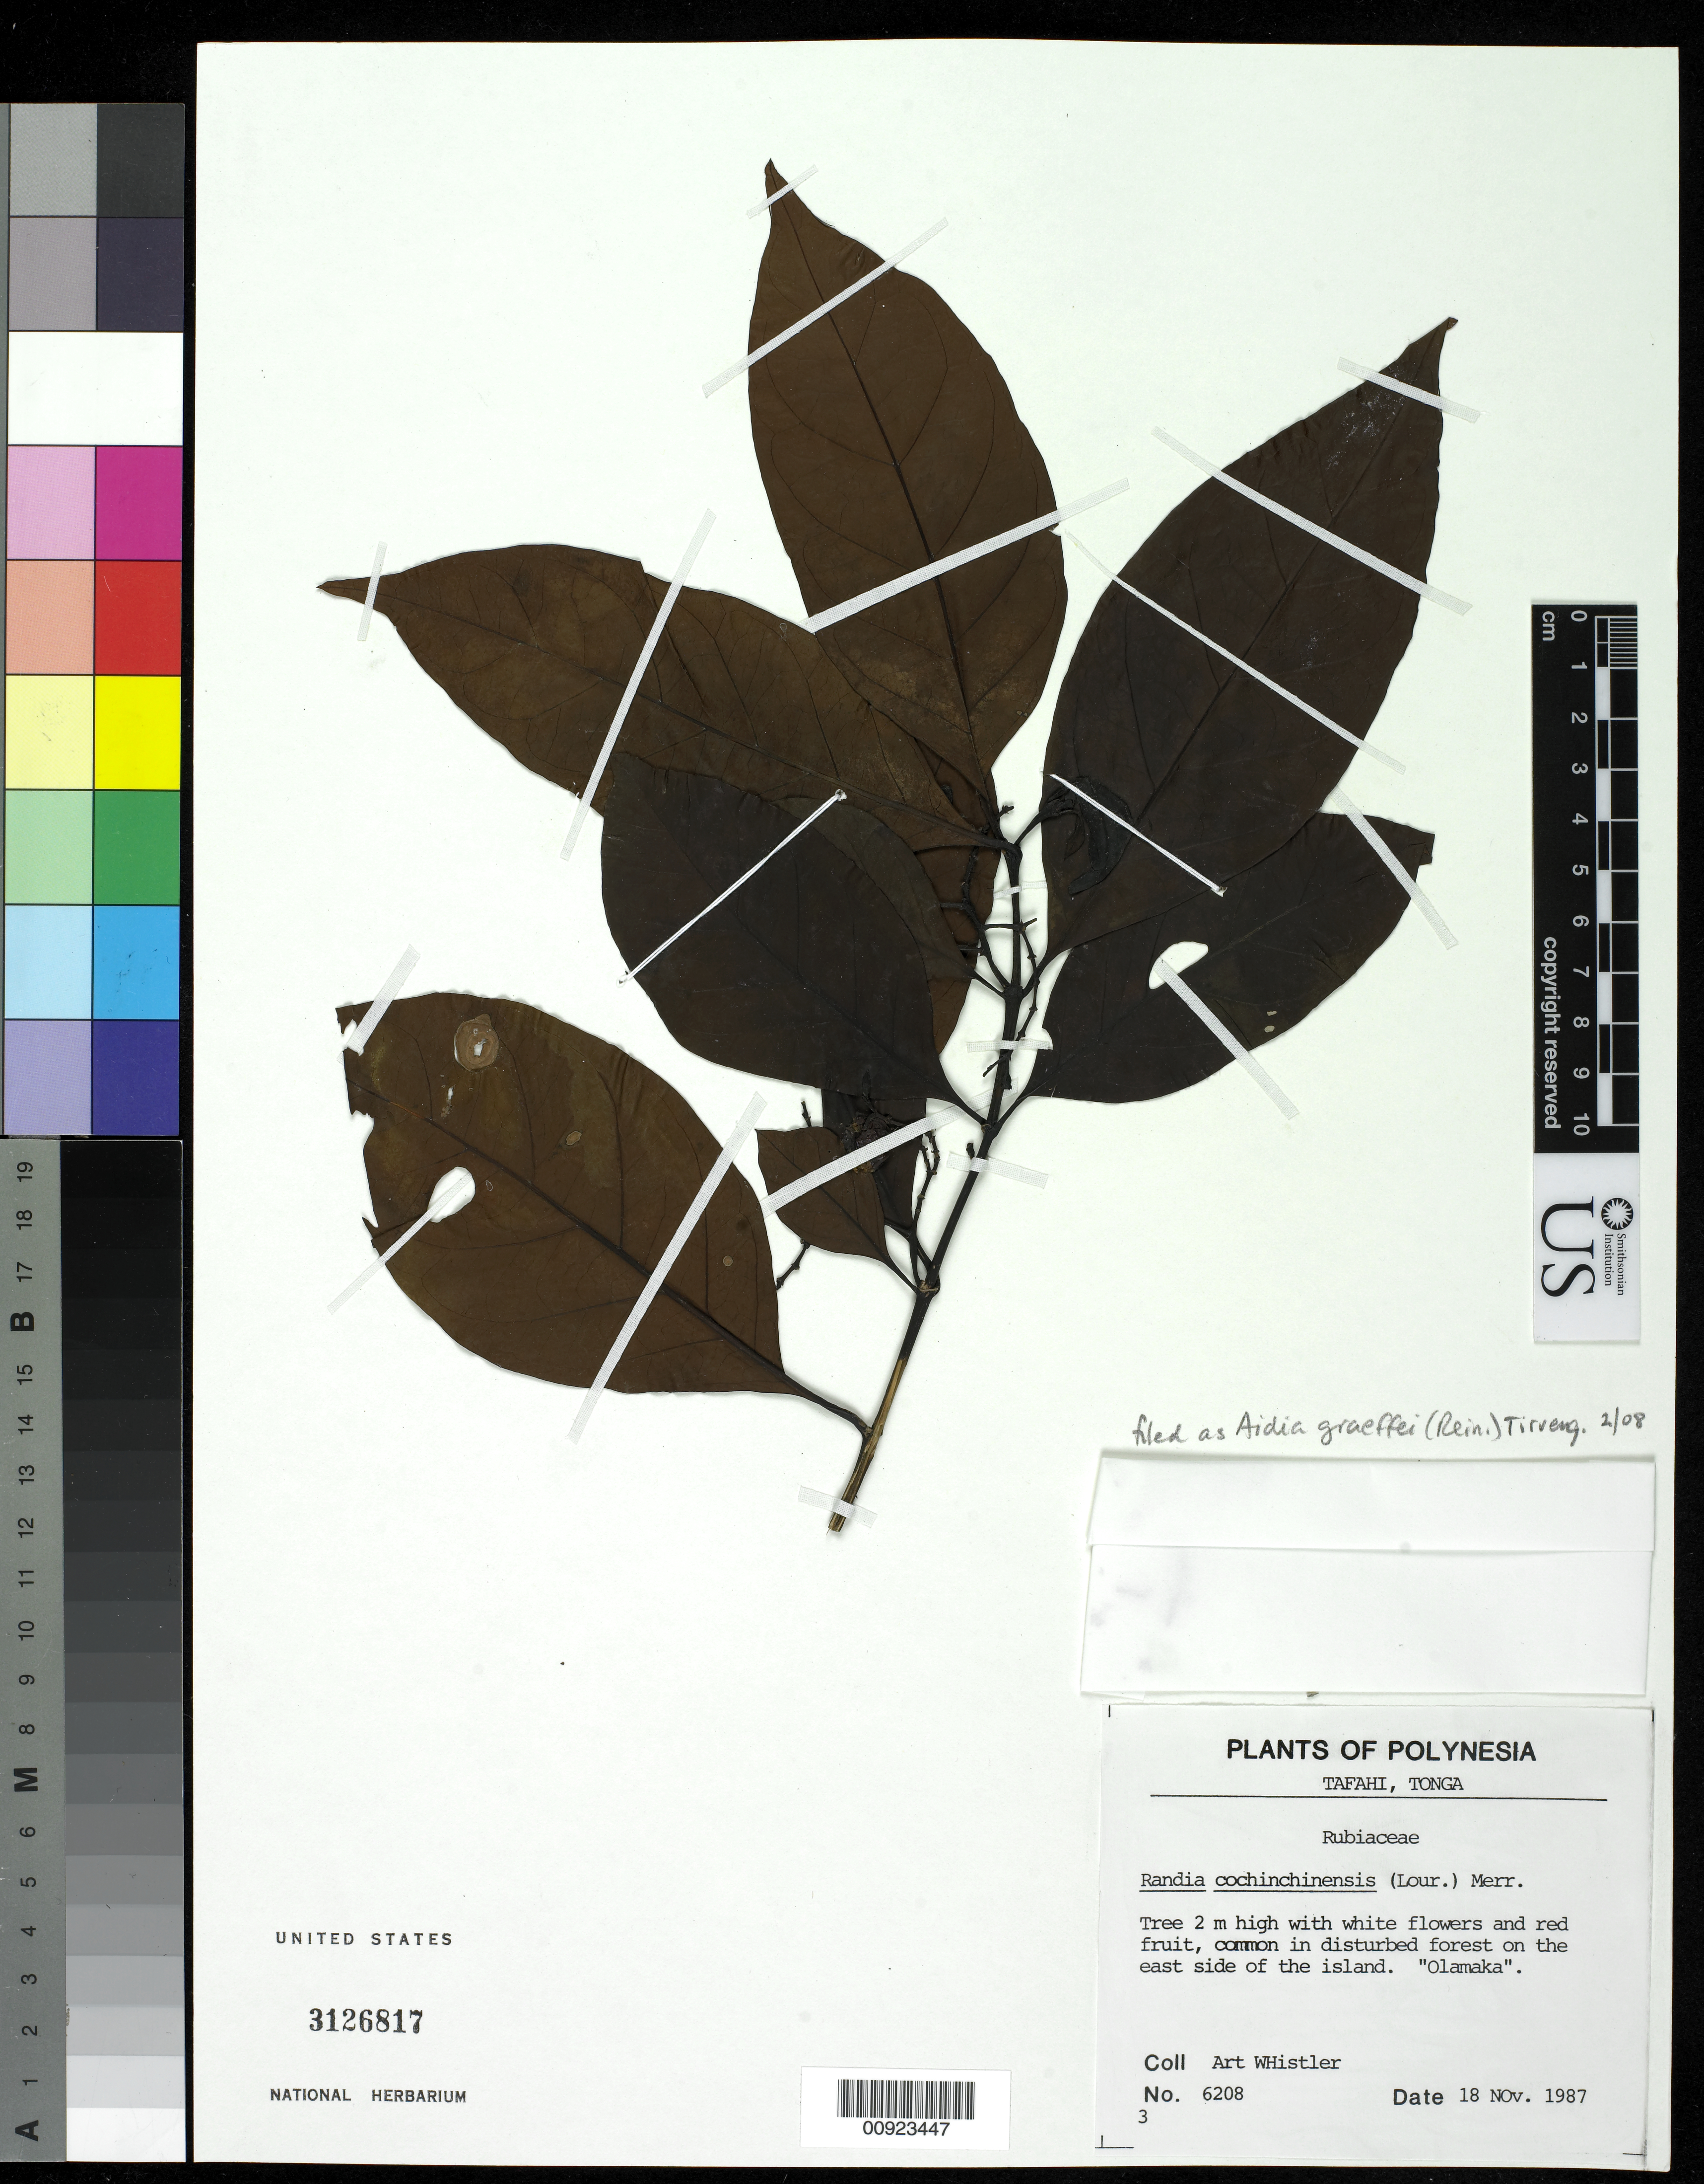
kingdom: Plantae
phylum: Tracheophyta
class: Magnoliopsida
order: Gentianales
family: Rubiaceae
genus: Aidia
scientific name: Aidia graeffei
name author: (Reinecke) Tirveng.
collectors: A. Whistler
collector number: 6208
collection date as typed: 18 Nov 1987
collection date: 1987-11-18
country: Tonga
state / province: Tonga Outliers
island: Tafahi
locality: east side of island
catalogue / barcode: US 3126817